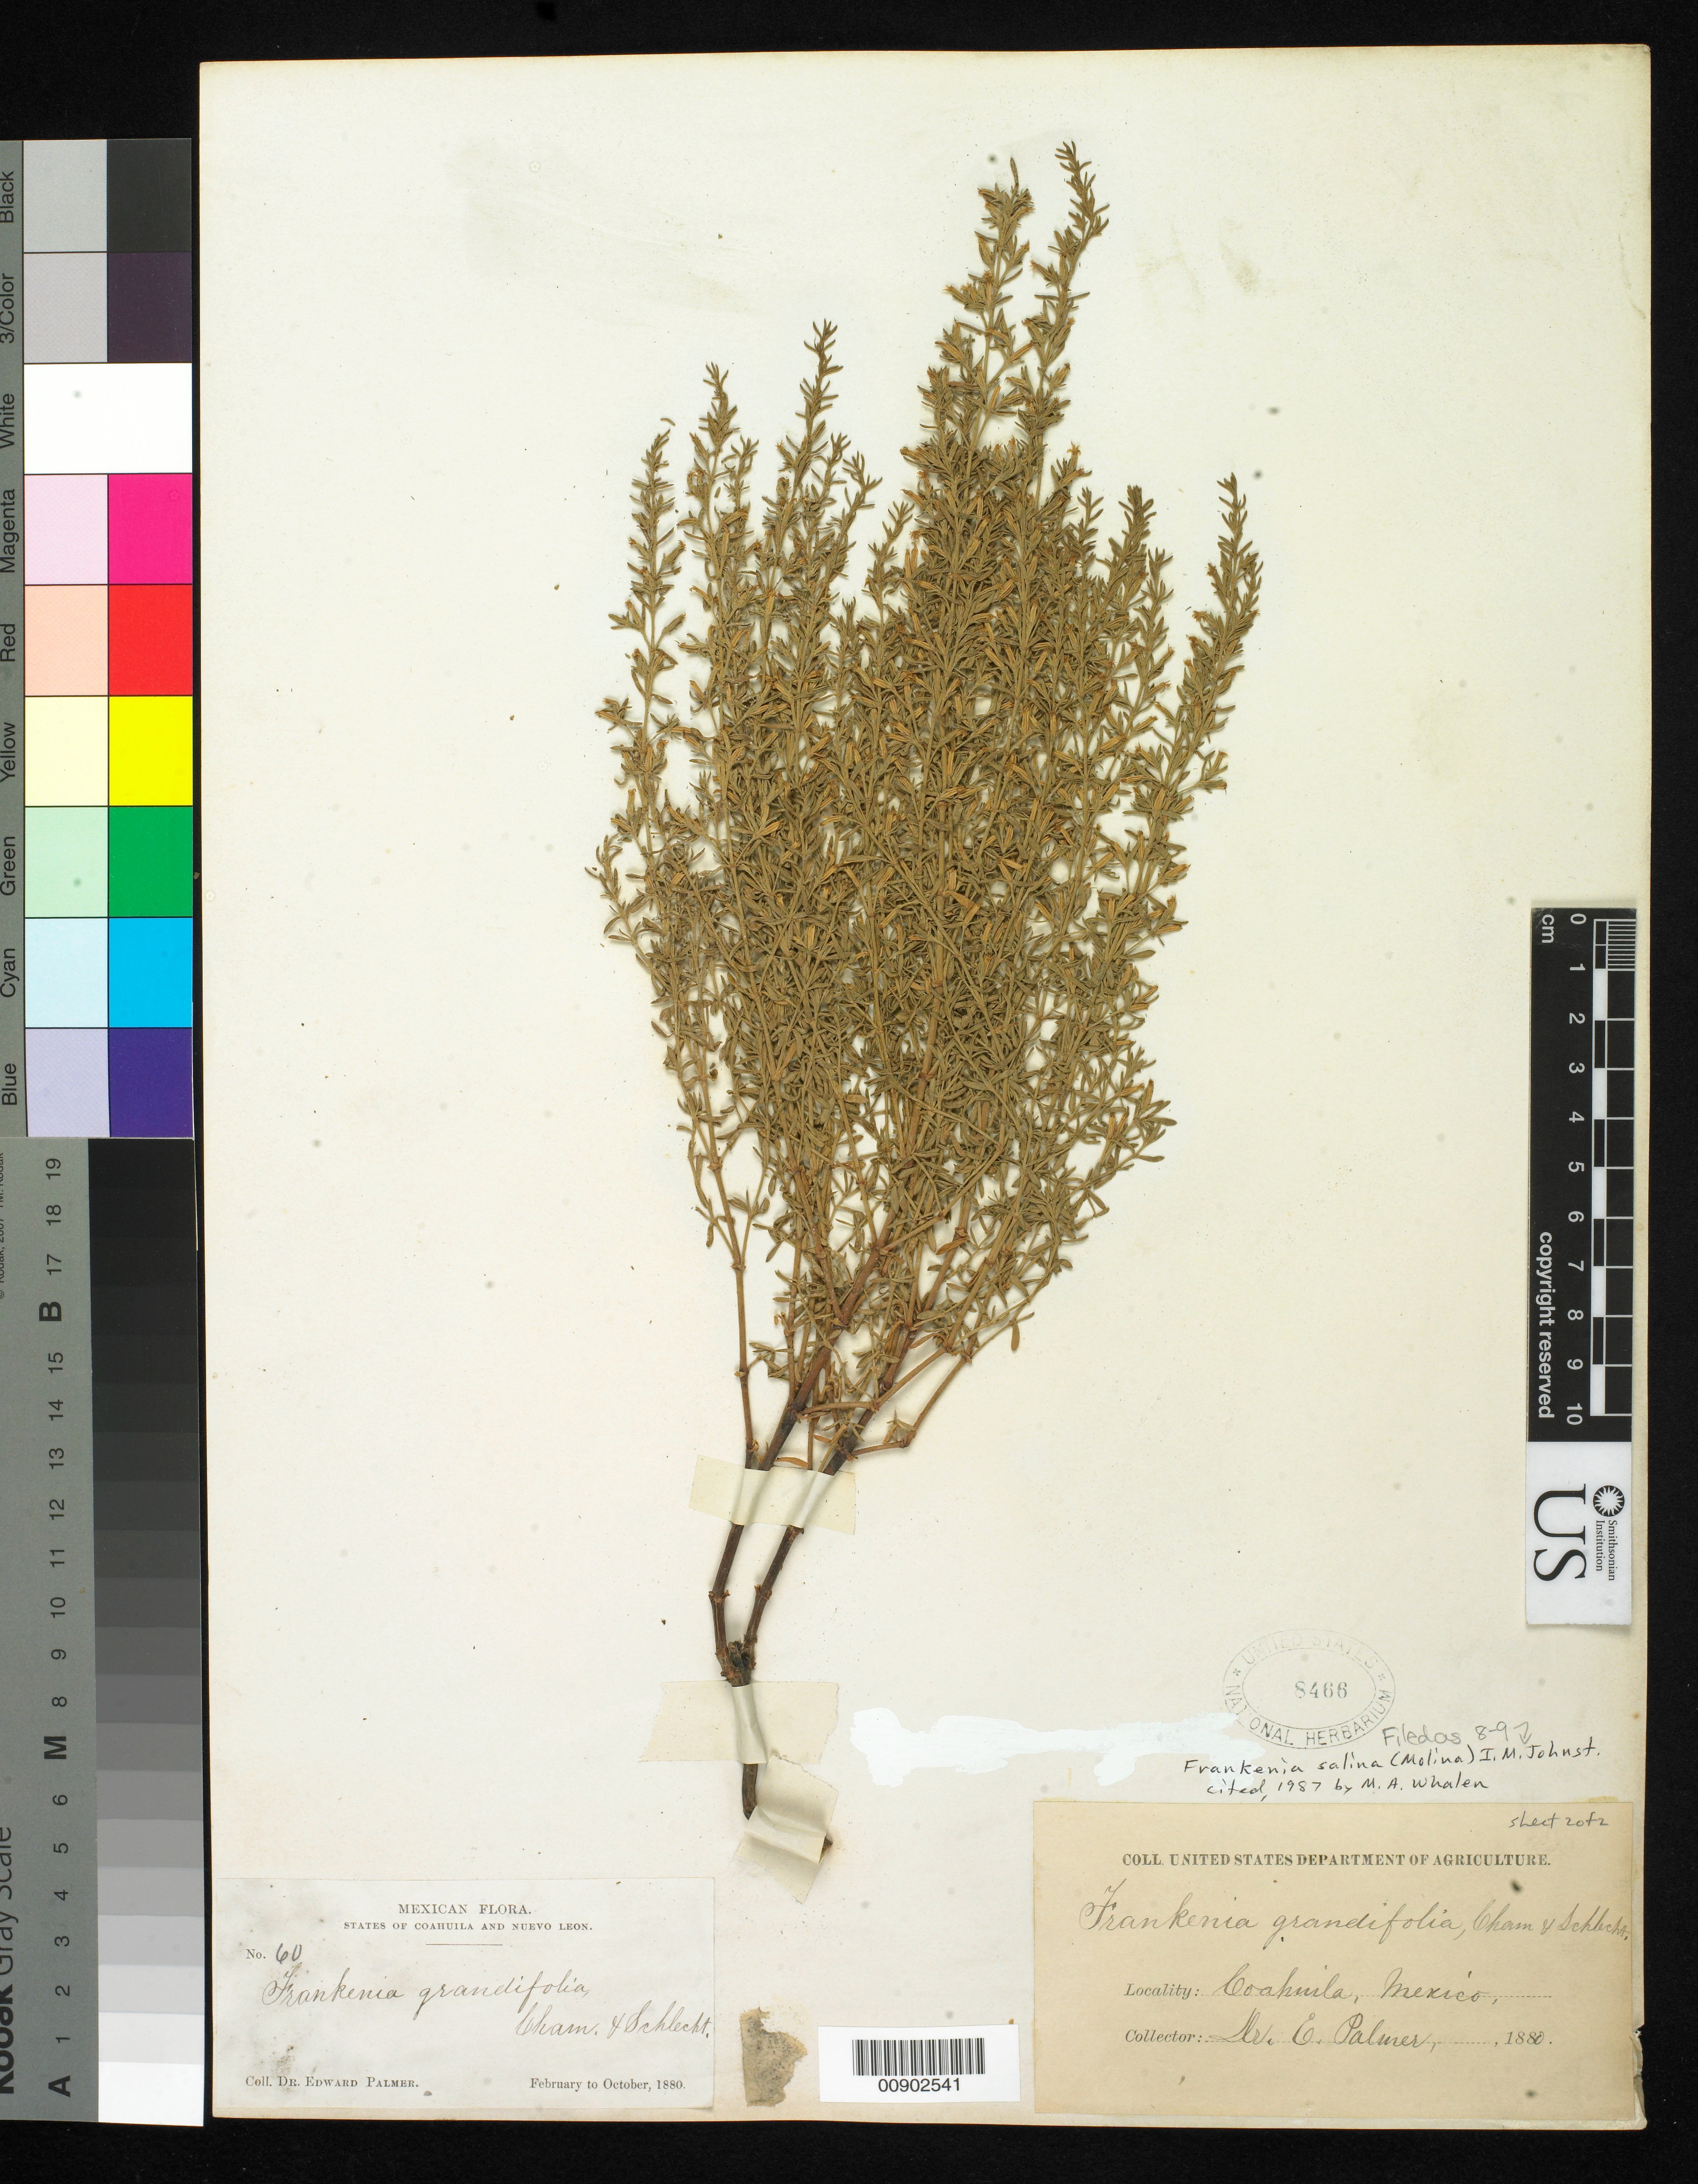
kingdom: Plantae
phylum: Tracheophyta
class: Magnoliopsida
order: Caryophyllales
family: Frankeniaceae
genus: Frankenia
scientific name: Frankenia salina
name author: (Molina) I.M. Johnst.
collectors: E. Palmer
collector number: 60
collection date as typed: Feb 1880 to -- Oct 1880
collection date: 1880-02/1880-10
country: Mexico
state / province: Coahuila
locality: Coahuila.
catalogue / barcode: US 8466